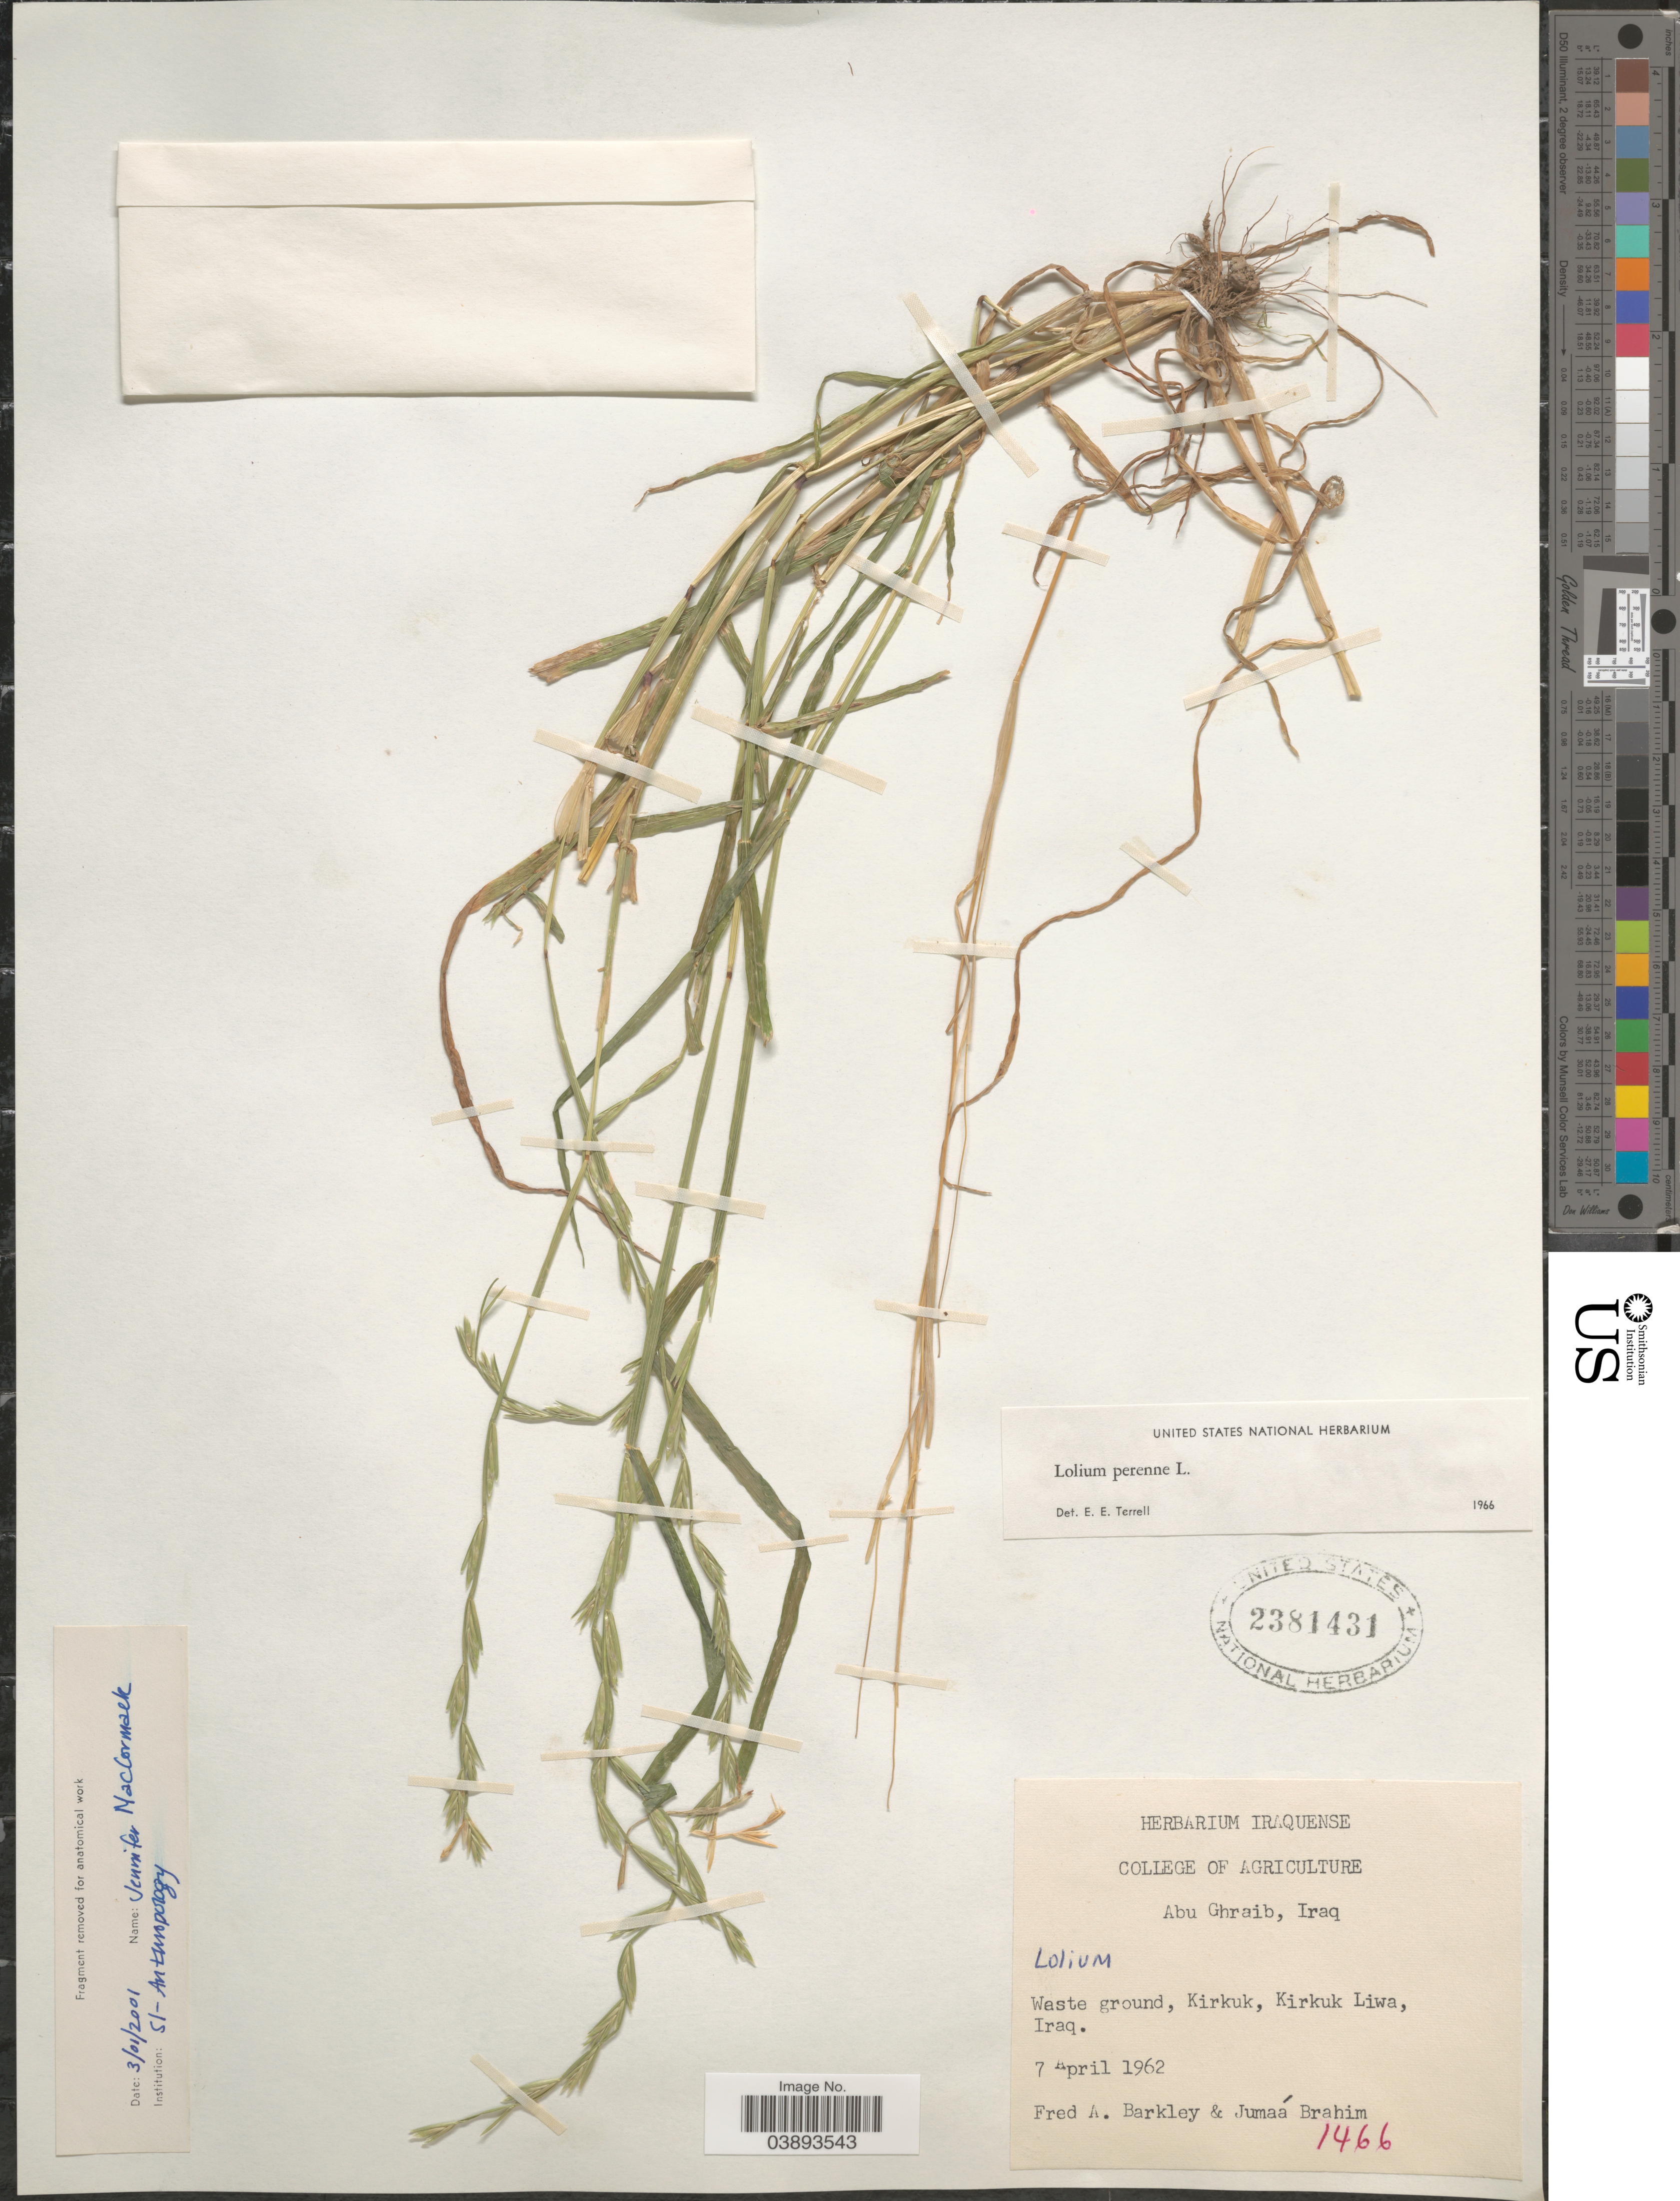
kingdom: Plantae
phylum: Tracheophyta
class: Liliopsida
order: Poales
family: Poaceae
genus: Lolium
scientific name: Lolium persicum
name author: Boiss. & Hohen.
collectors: F. A. Barkley & Brahim M., J.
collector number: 1466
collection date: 1962-04-07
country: Iraq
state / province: Kirkūk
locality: Kirkuk, Kirkuk Liwa.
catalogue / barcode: US 2381431